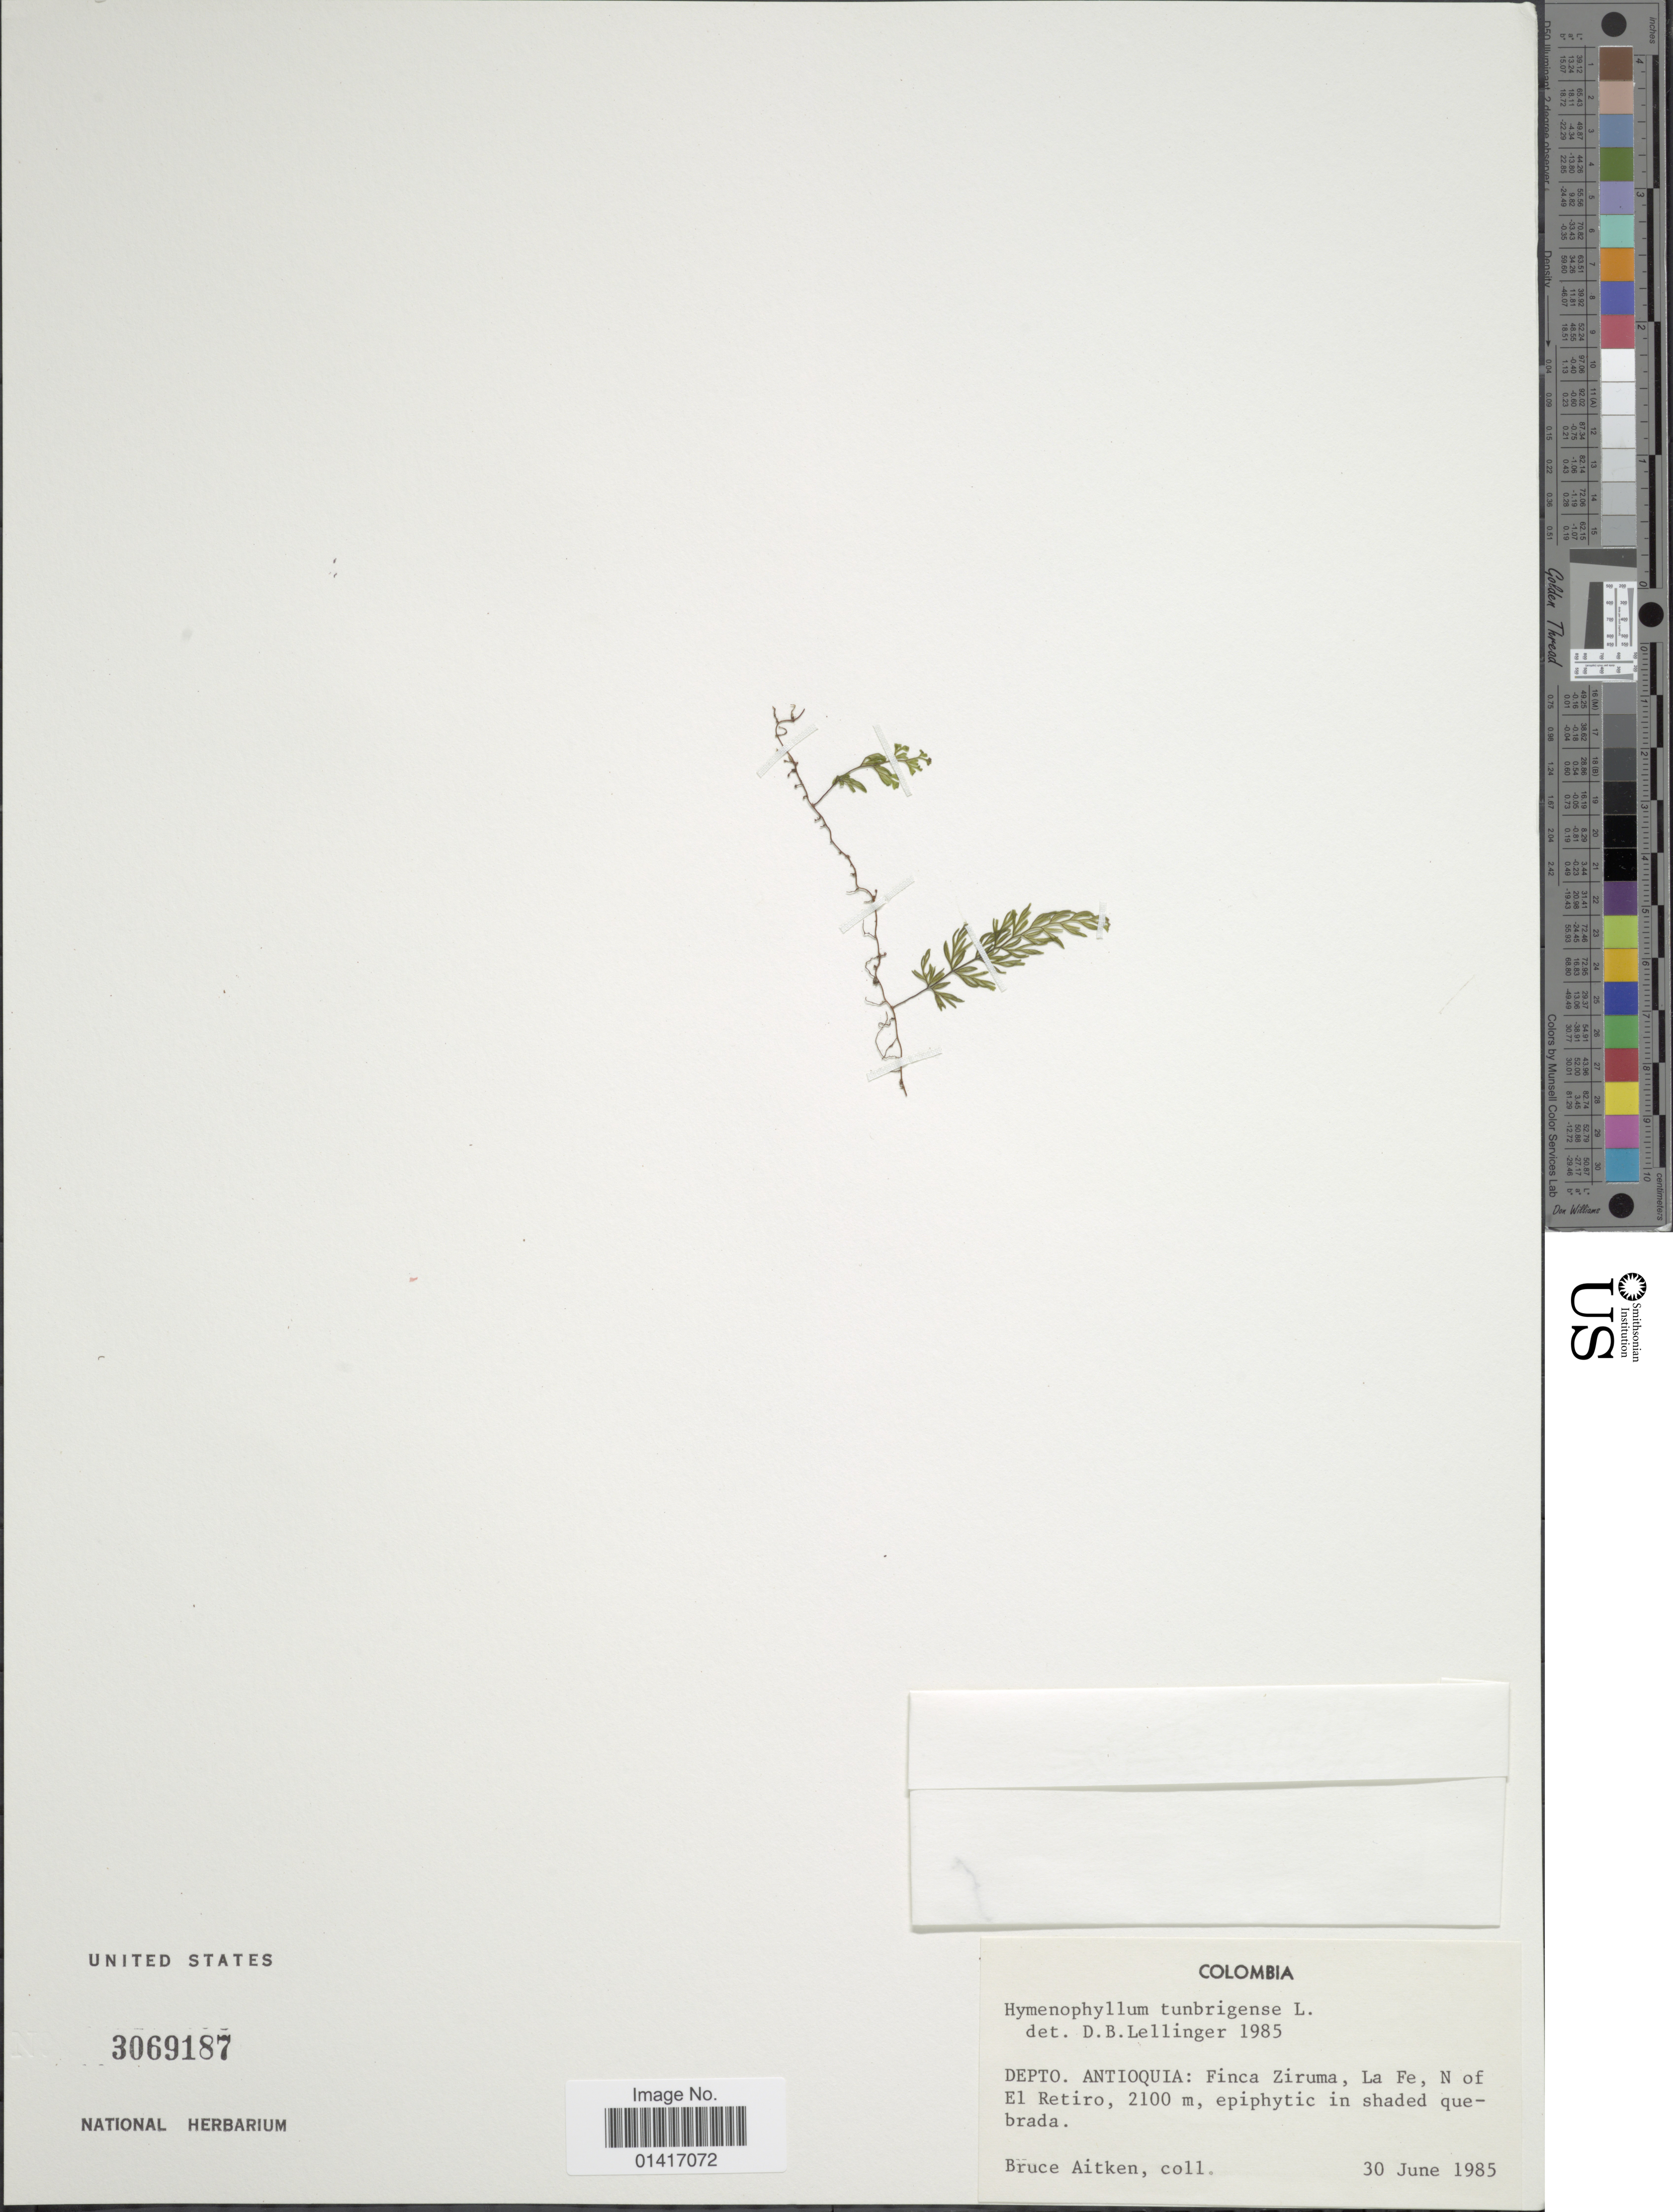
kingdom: Plantae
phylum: Tracheophyta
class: Polypodiopsida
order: Hymenophyllales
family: Hymenophyllaceae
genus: Hymenophyllum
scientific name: Hymenophyllum tunbrigense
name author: (L.) Small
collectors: B. Aitken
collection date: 1985-06-30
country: Colombia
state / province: Antioquia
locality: Finca Ziruma, La Fe, N of El Retiro,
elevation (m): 2100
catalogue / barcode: US 3069187